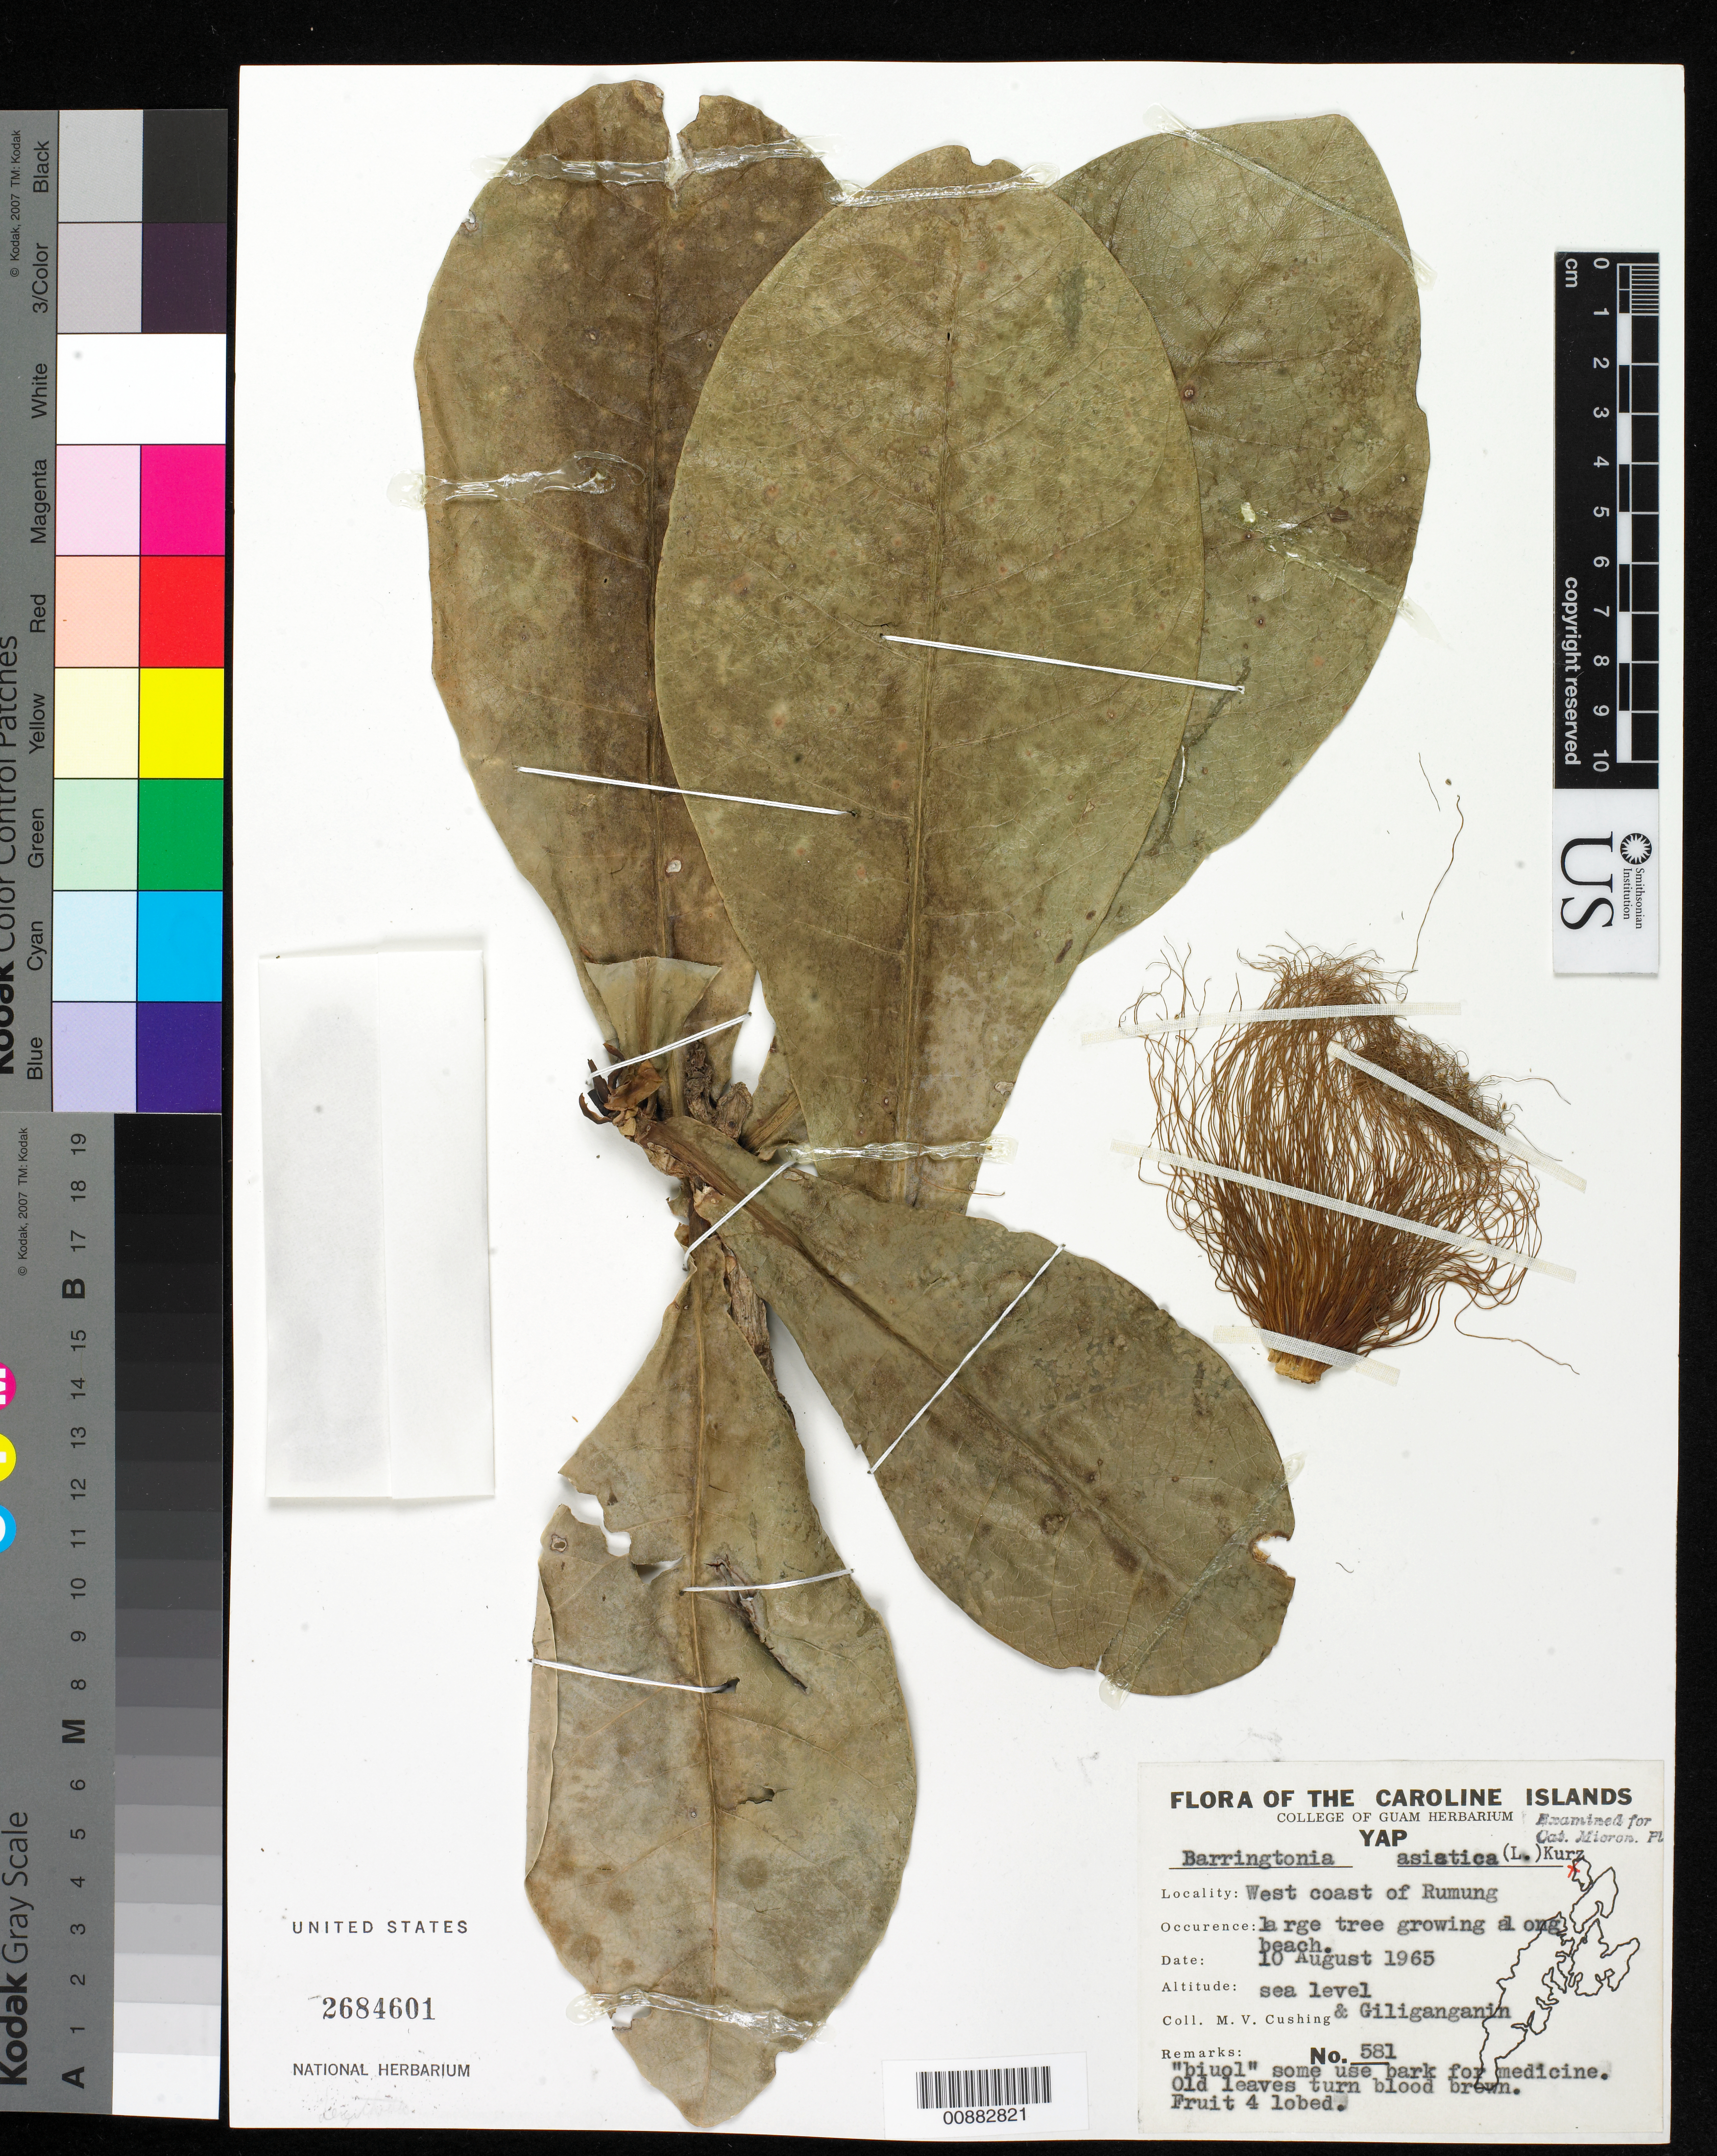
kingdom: Plantae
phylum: Tracheophyta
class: Magnoliopsida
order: Ericales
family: Lecythidaceae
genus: Barringtonia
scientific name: Barringtonia asiatica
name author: (L.) Kurz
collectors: M. V. Cushing & -. Giliganganin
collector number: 581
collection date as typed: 10 Aug 1965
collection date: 1965-08-10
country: Micronesia, Federated States of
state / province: Yap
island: Rumung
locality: W coast of Rumung.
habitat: Large tree growing along beach.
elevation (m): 0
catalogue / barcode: US 2684601